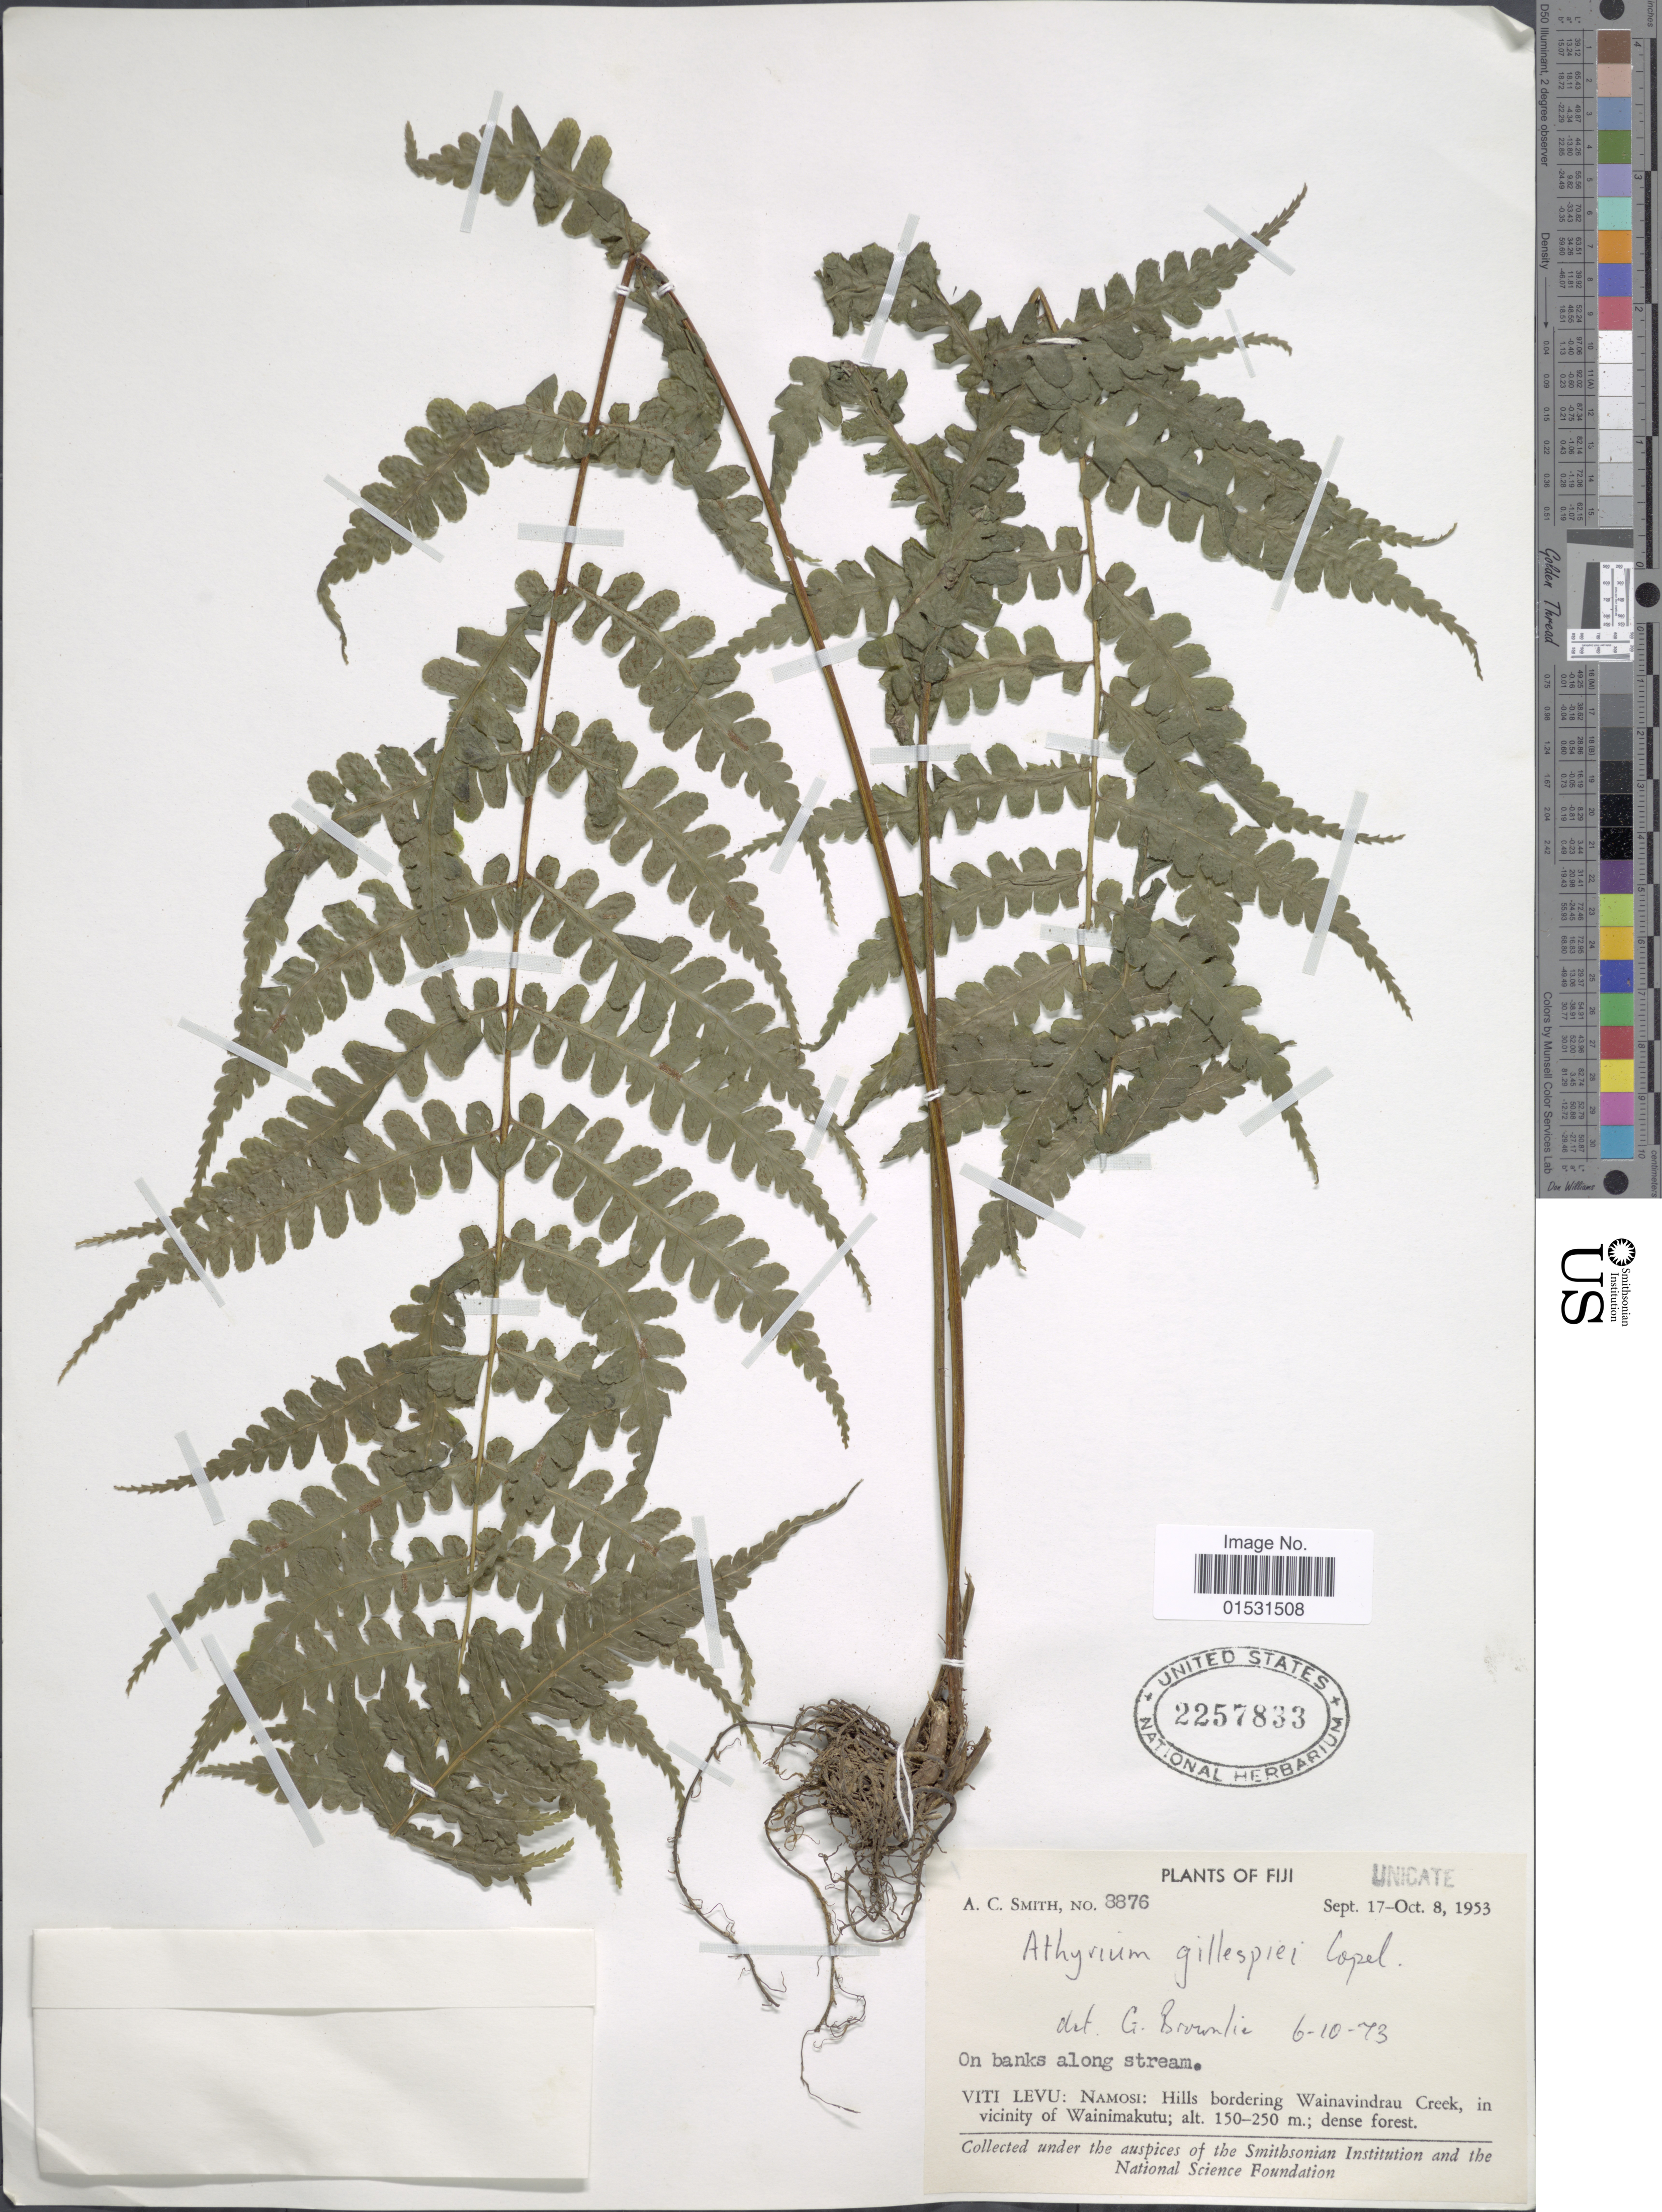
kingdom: Plantae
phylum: Tracheophyta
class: Polypodiopsida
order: Polypodiales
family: Athyriaceae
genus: Athyrium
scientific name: Athyrium gilespiei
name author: Copel.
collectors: A. C. Smith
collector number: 8876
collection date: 1953-09-17/1953-10-08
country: Fiji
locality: Viti Levu: Namosi: Hills bordering Wainavindrau Creek, in vicinity of Wainimakutu.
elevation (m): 150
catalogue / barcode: US 2257833